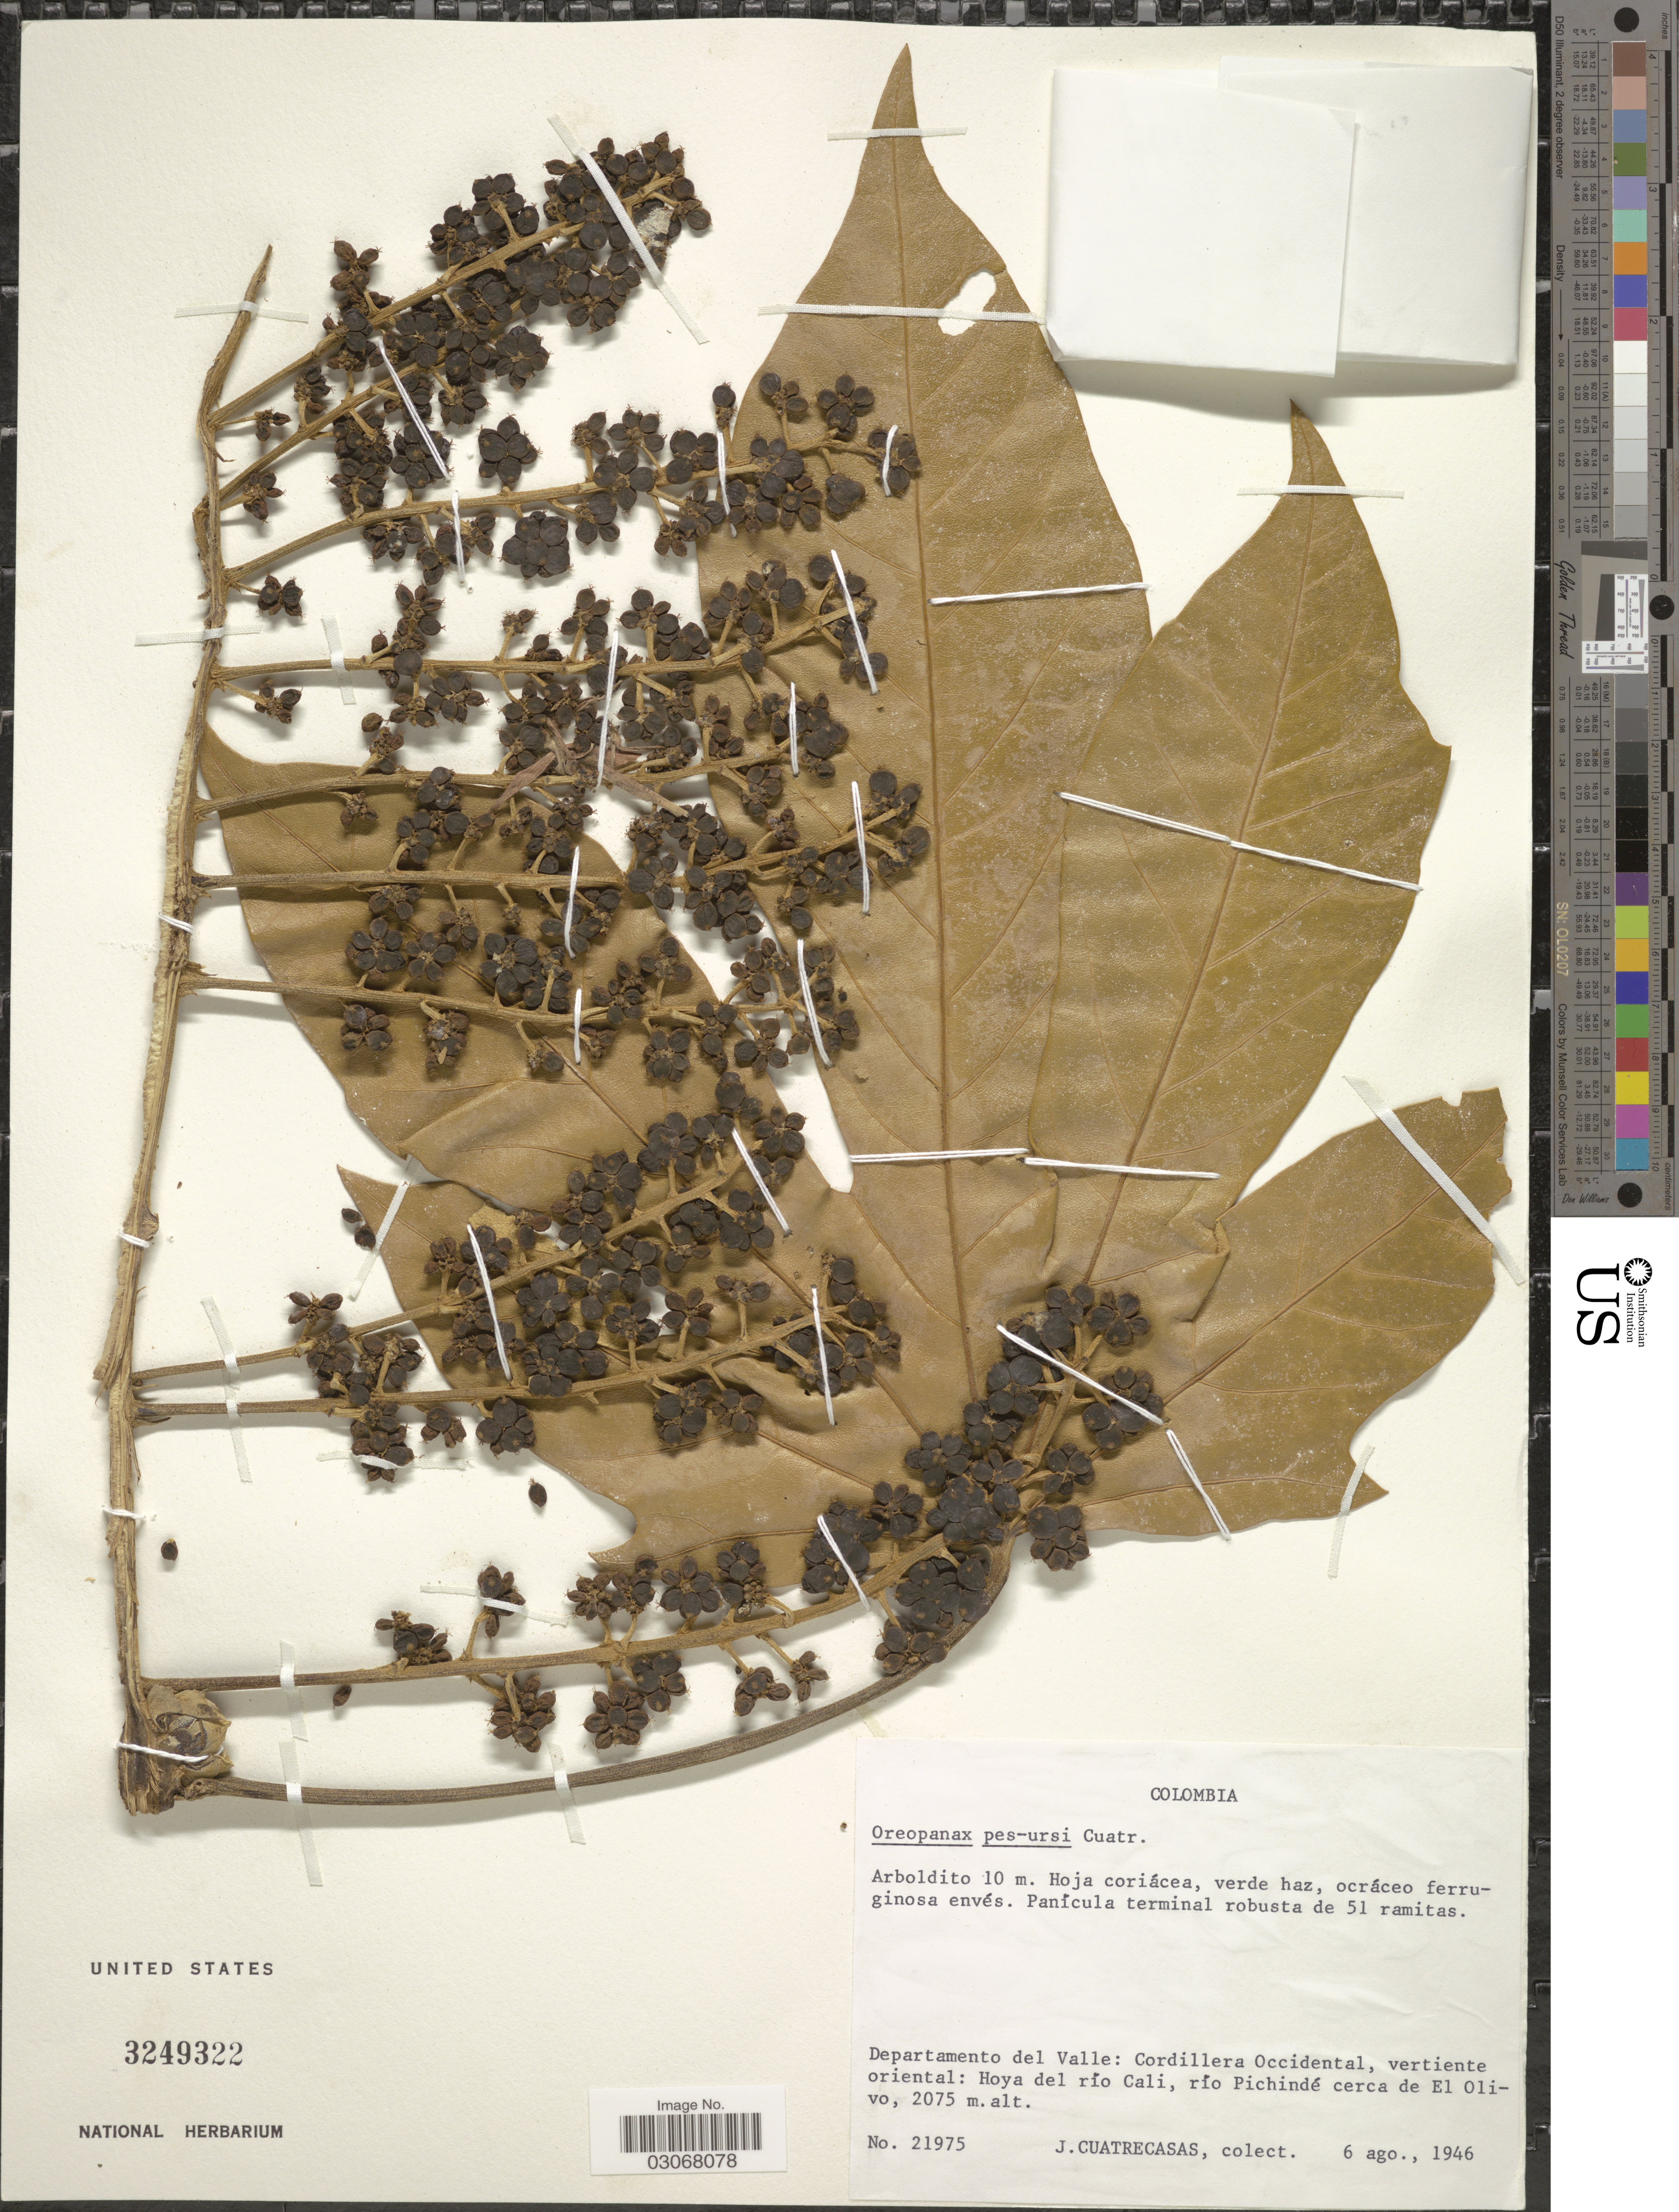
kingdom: Plantae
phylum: Tracheophyta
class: Magnoliopsida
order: Apiales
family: Araliaceae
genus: Oreopanax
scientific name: Oreopanax pes-ursi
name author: Cuatrec.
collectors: J. Cuatrecasas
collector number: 21975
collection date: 1946-08-06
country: Colombia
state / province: Valle del Cauca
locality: Departamento del Valle: Cordillera Occidental, vertiente oriental: Hoya del río Cali, río Pichindé cerca de El Olivo.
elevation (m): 2075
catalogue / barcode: US 3249322